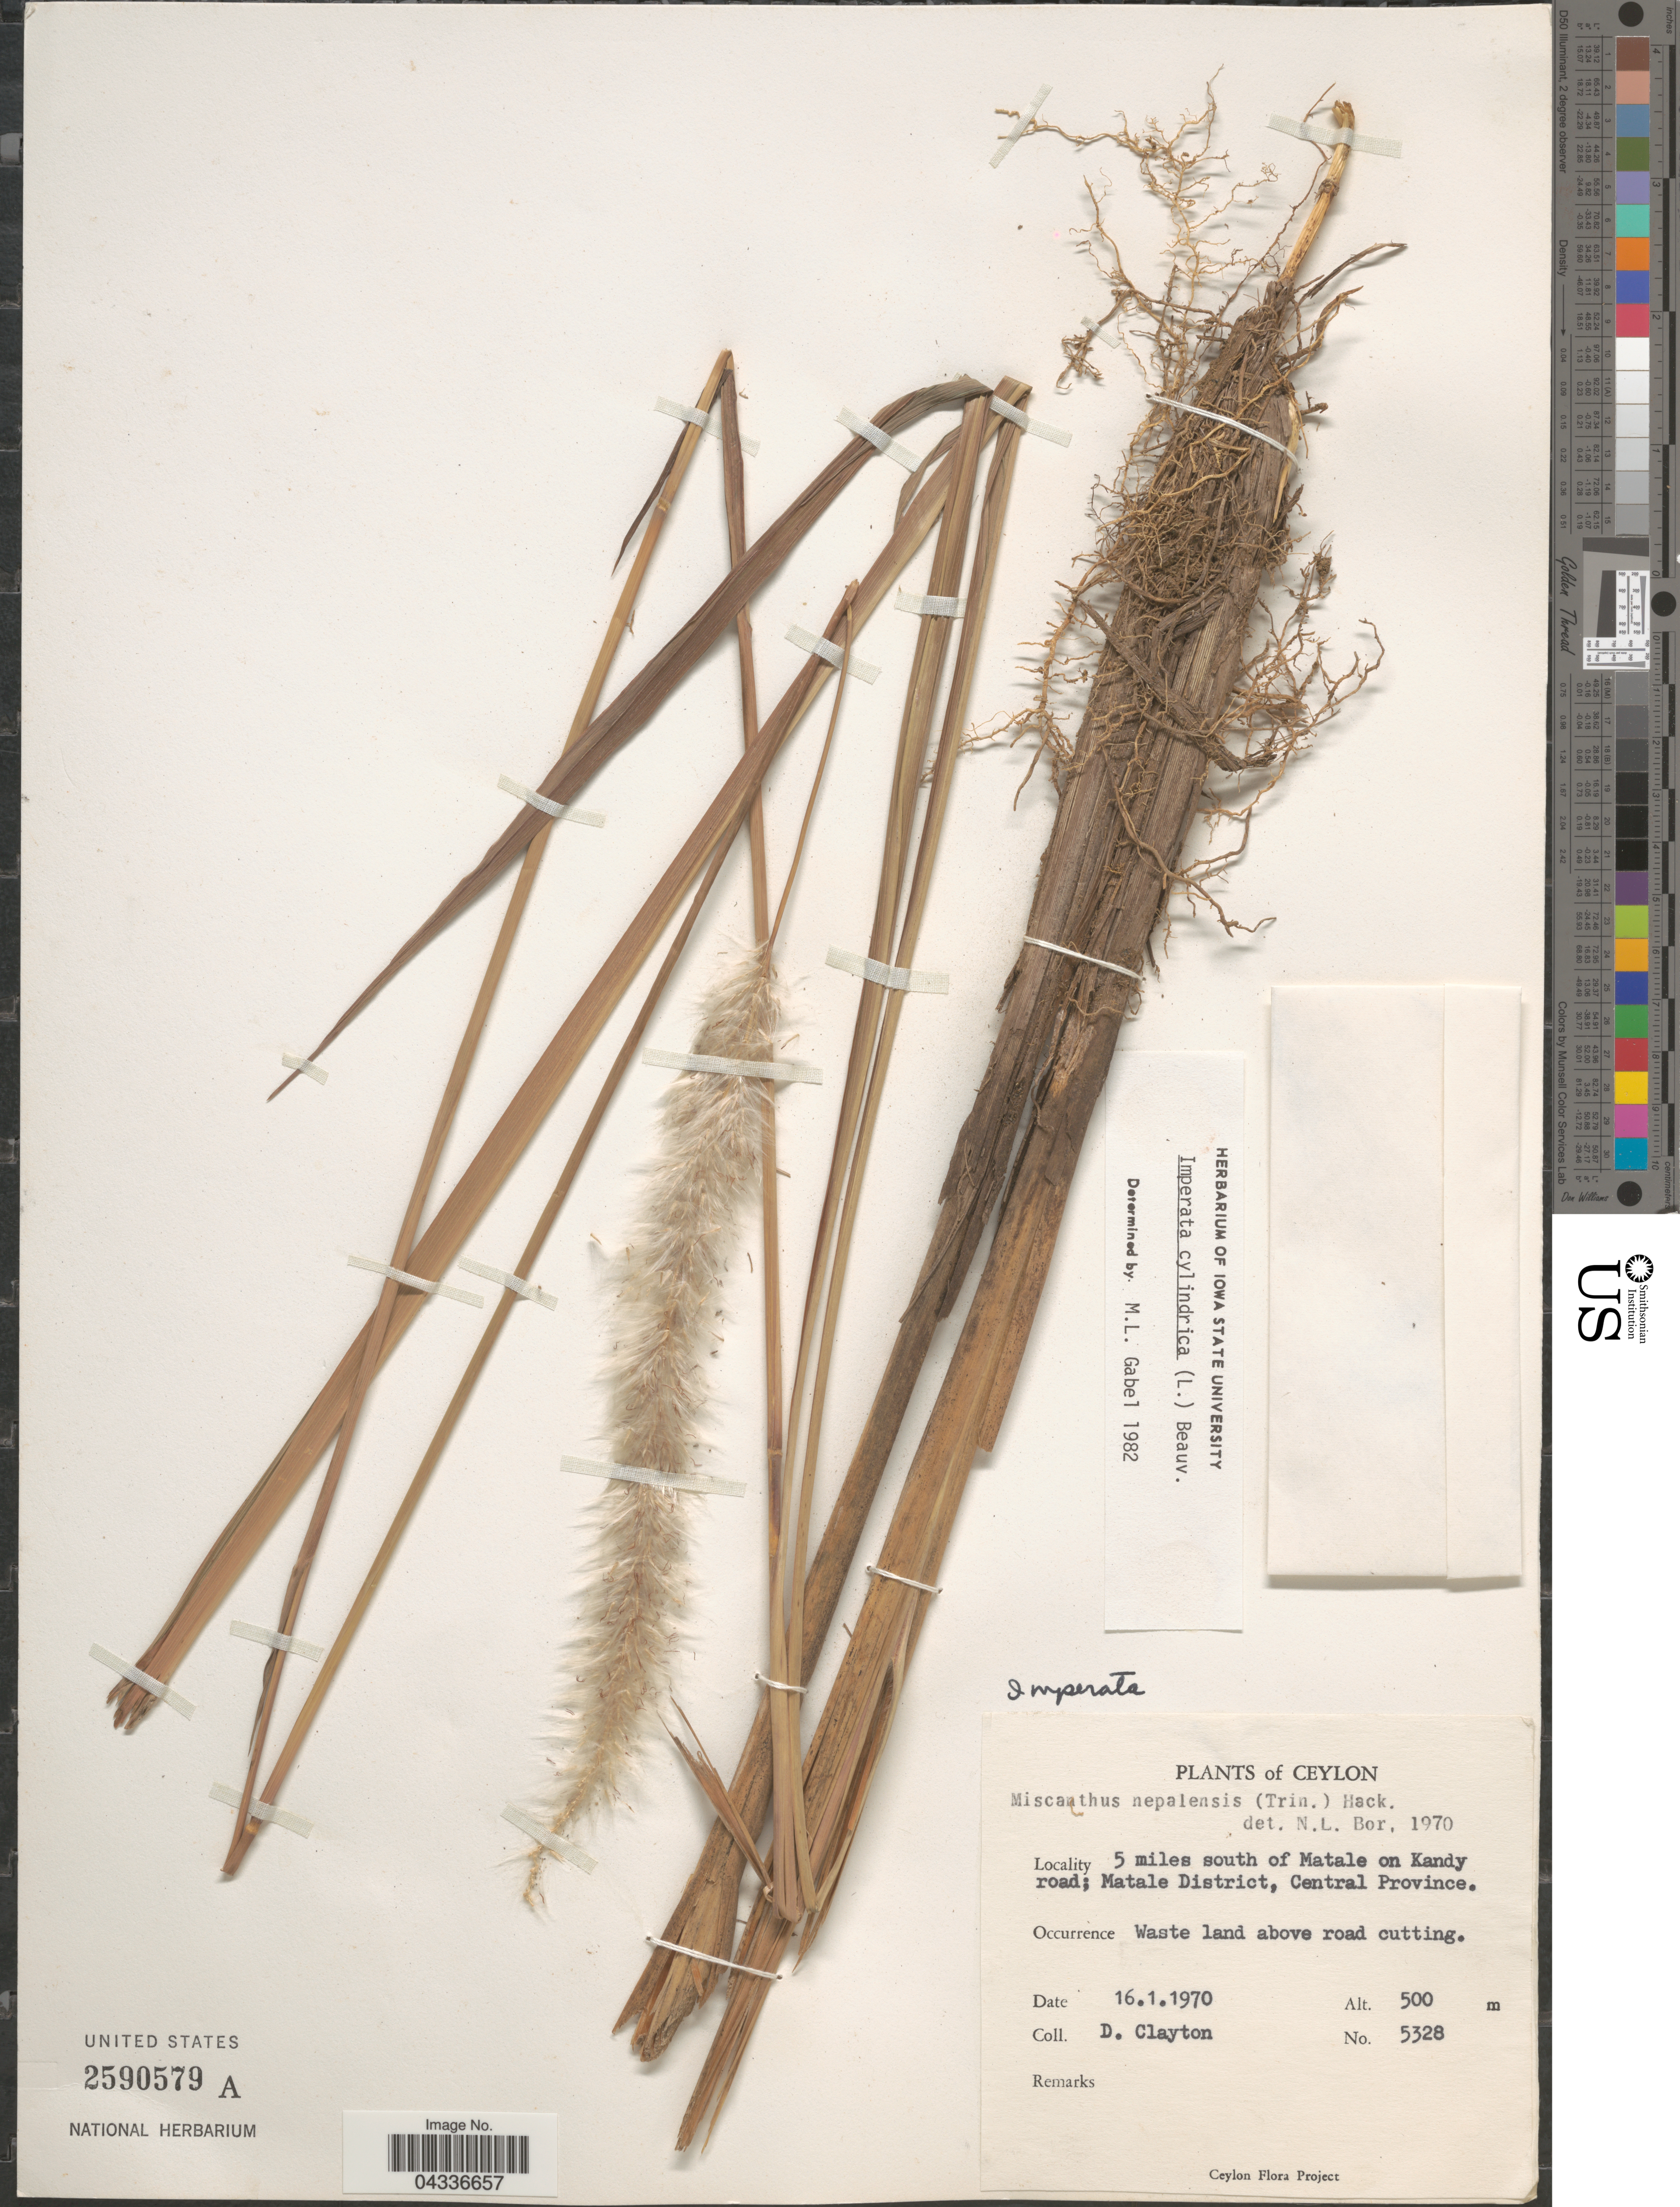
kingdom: Plantae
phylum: Tracheophyta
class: Liliopsida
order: Poales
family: Poaceae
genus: Imperata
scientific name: Imperata cylindrica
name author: (L.) P. Beauv.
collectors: D. Clayton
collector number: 5328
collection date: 1970-01-16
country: Sri Lanka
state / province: Central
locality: Ceylon. 5 miles south of Matale on Kandy road; Matale District.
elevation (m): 500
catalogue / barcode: US 2590579A